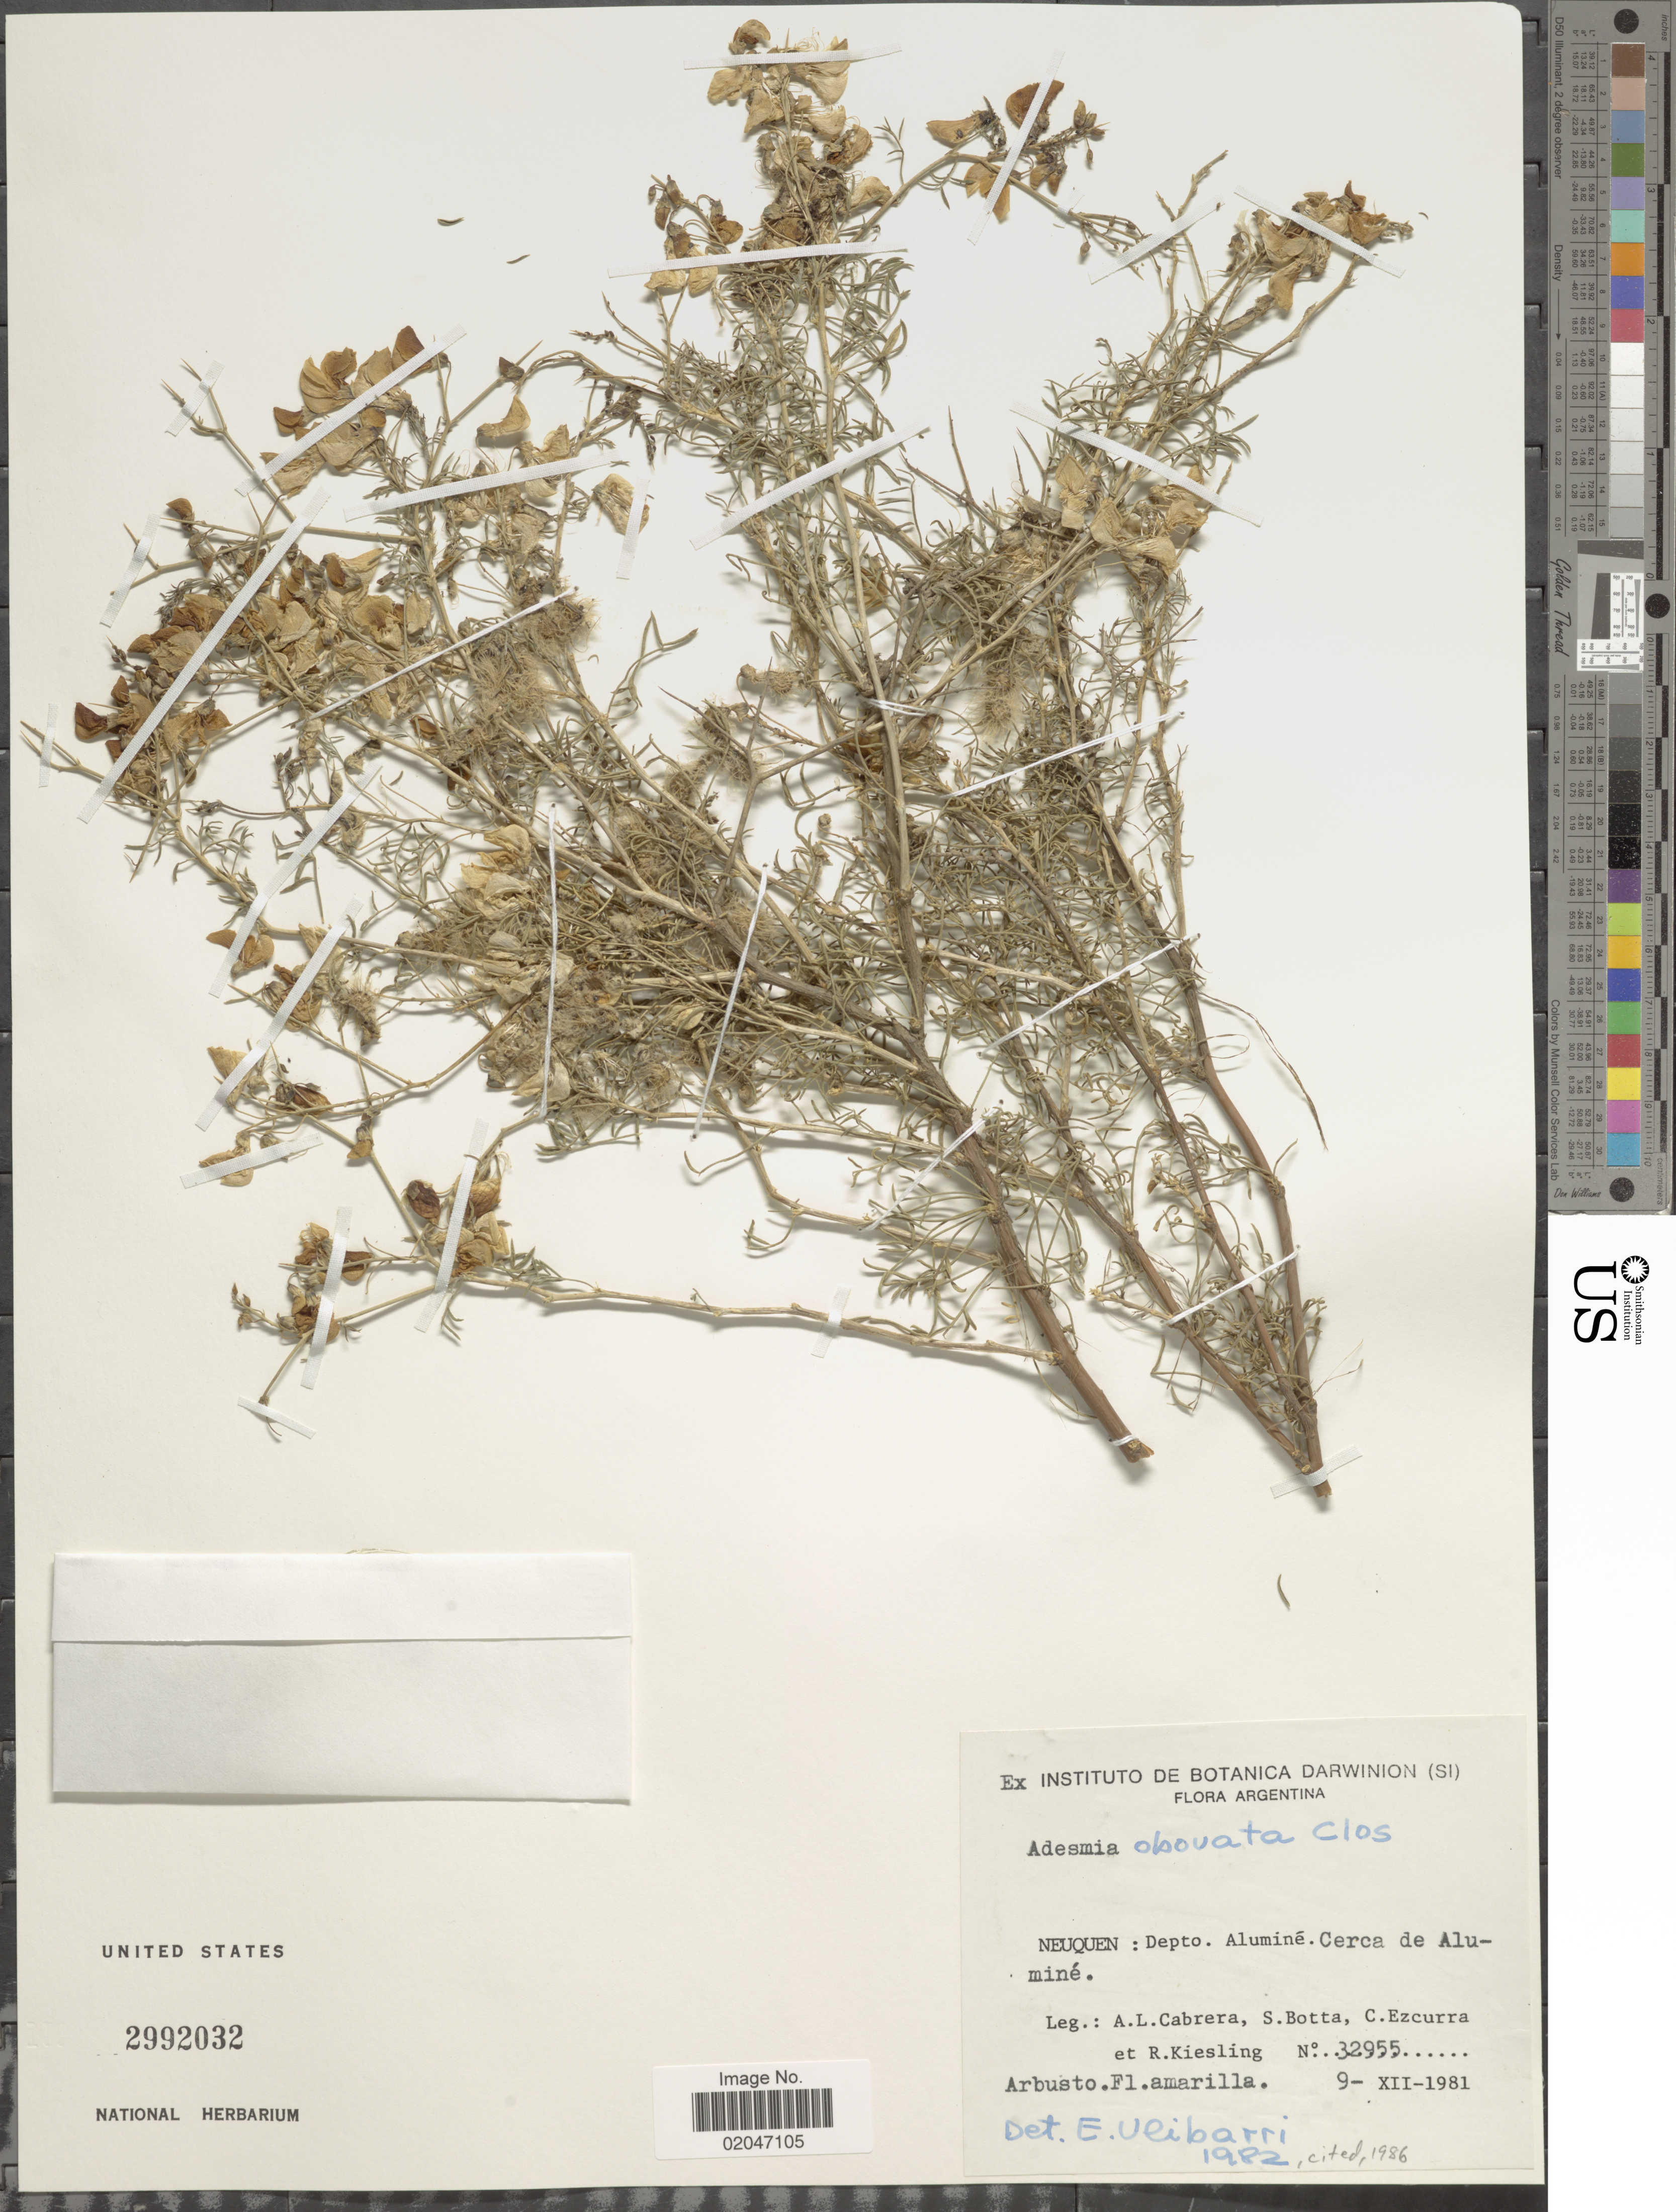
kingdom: Plantae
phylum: Tracheophyta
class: Magnoliopsida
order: Fabales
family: Fabaceae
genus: Adesmia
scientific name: Adesmia obovata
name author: Clos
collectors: A. L. Cabrera, S. Botta, C. Ezcurra & R. Kiesling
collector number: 32955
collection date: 1981-12-09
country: Argentina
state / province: Neuquen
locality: Alumine, Cerca de Alumine.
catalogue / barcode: US 2992032